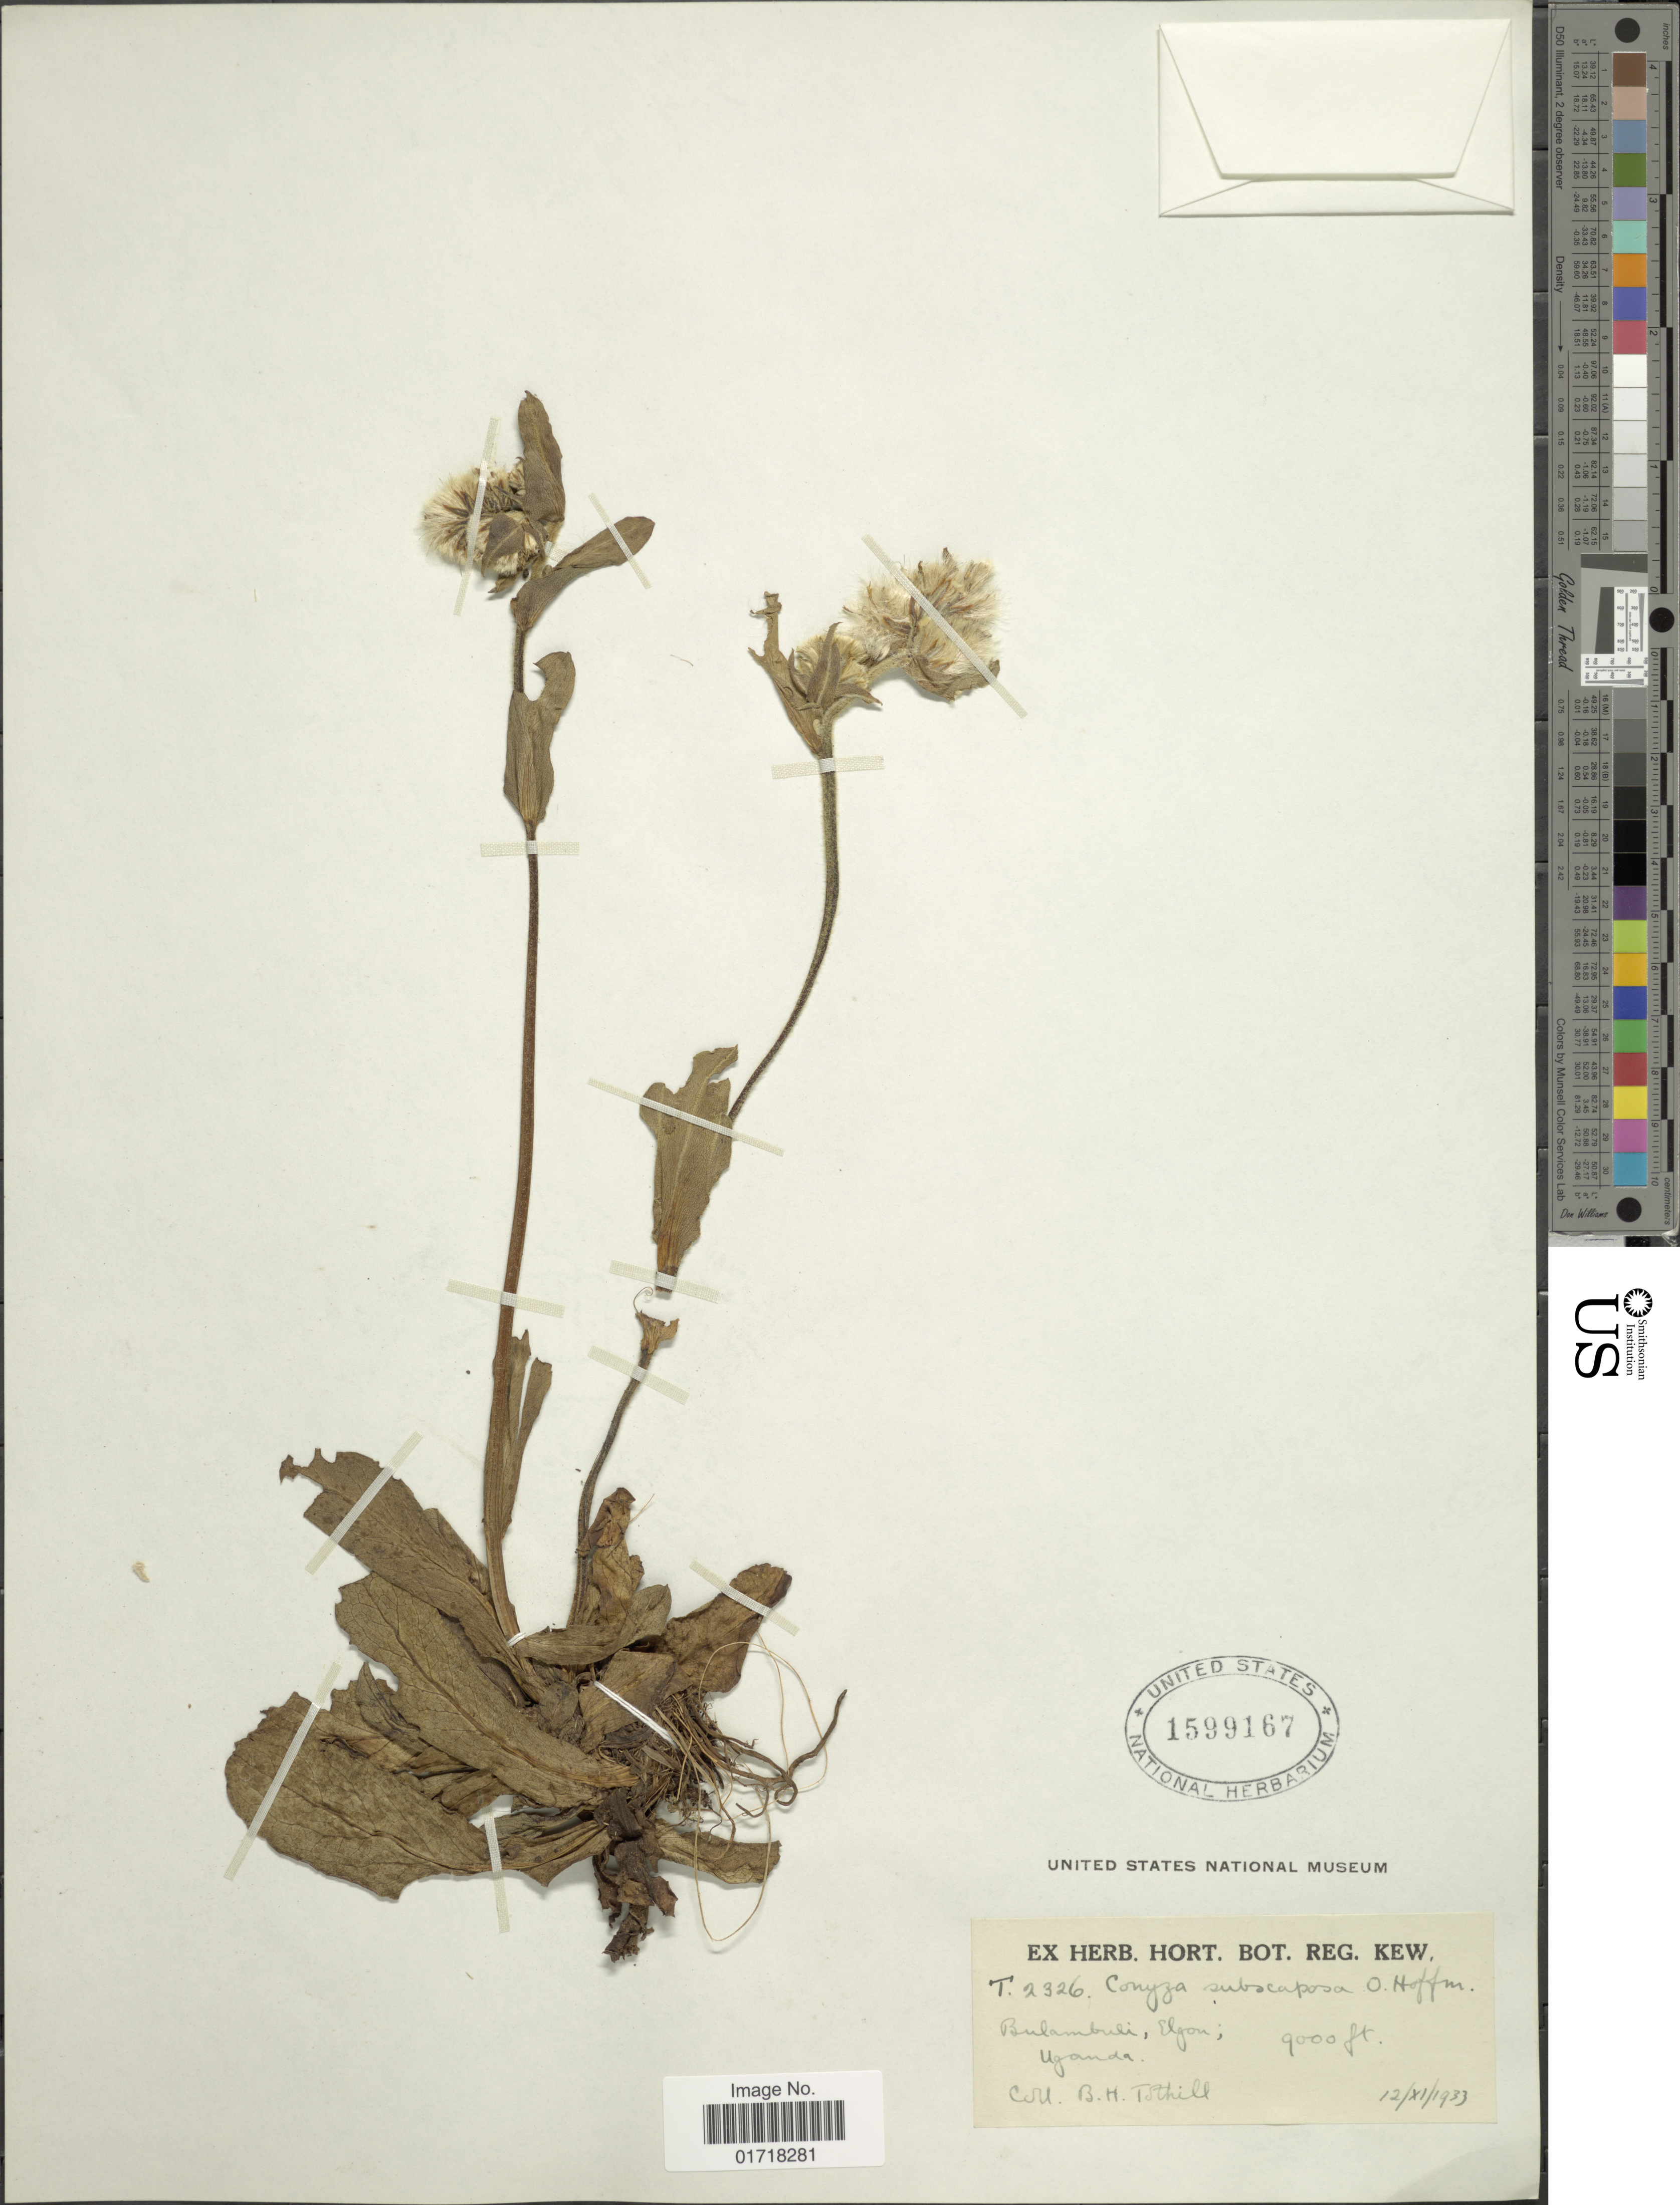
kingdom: Plantae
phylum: Tracheophyta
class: Magnoliopsida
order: Asterales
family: Asteraceae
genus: Conyza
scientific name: Conyza subcaposa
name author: O. Hoffm.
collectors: B. Tothill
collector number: T2326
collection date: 1933-11-12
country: Uganda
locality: Bulambuli, Elgon, Uganda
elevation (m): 2743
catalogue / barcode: US 1499167